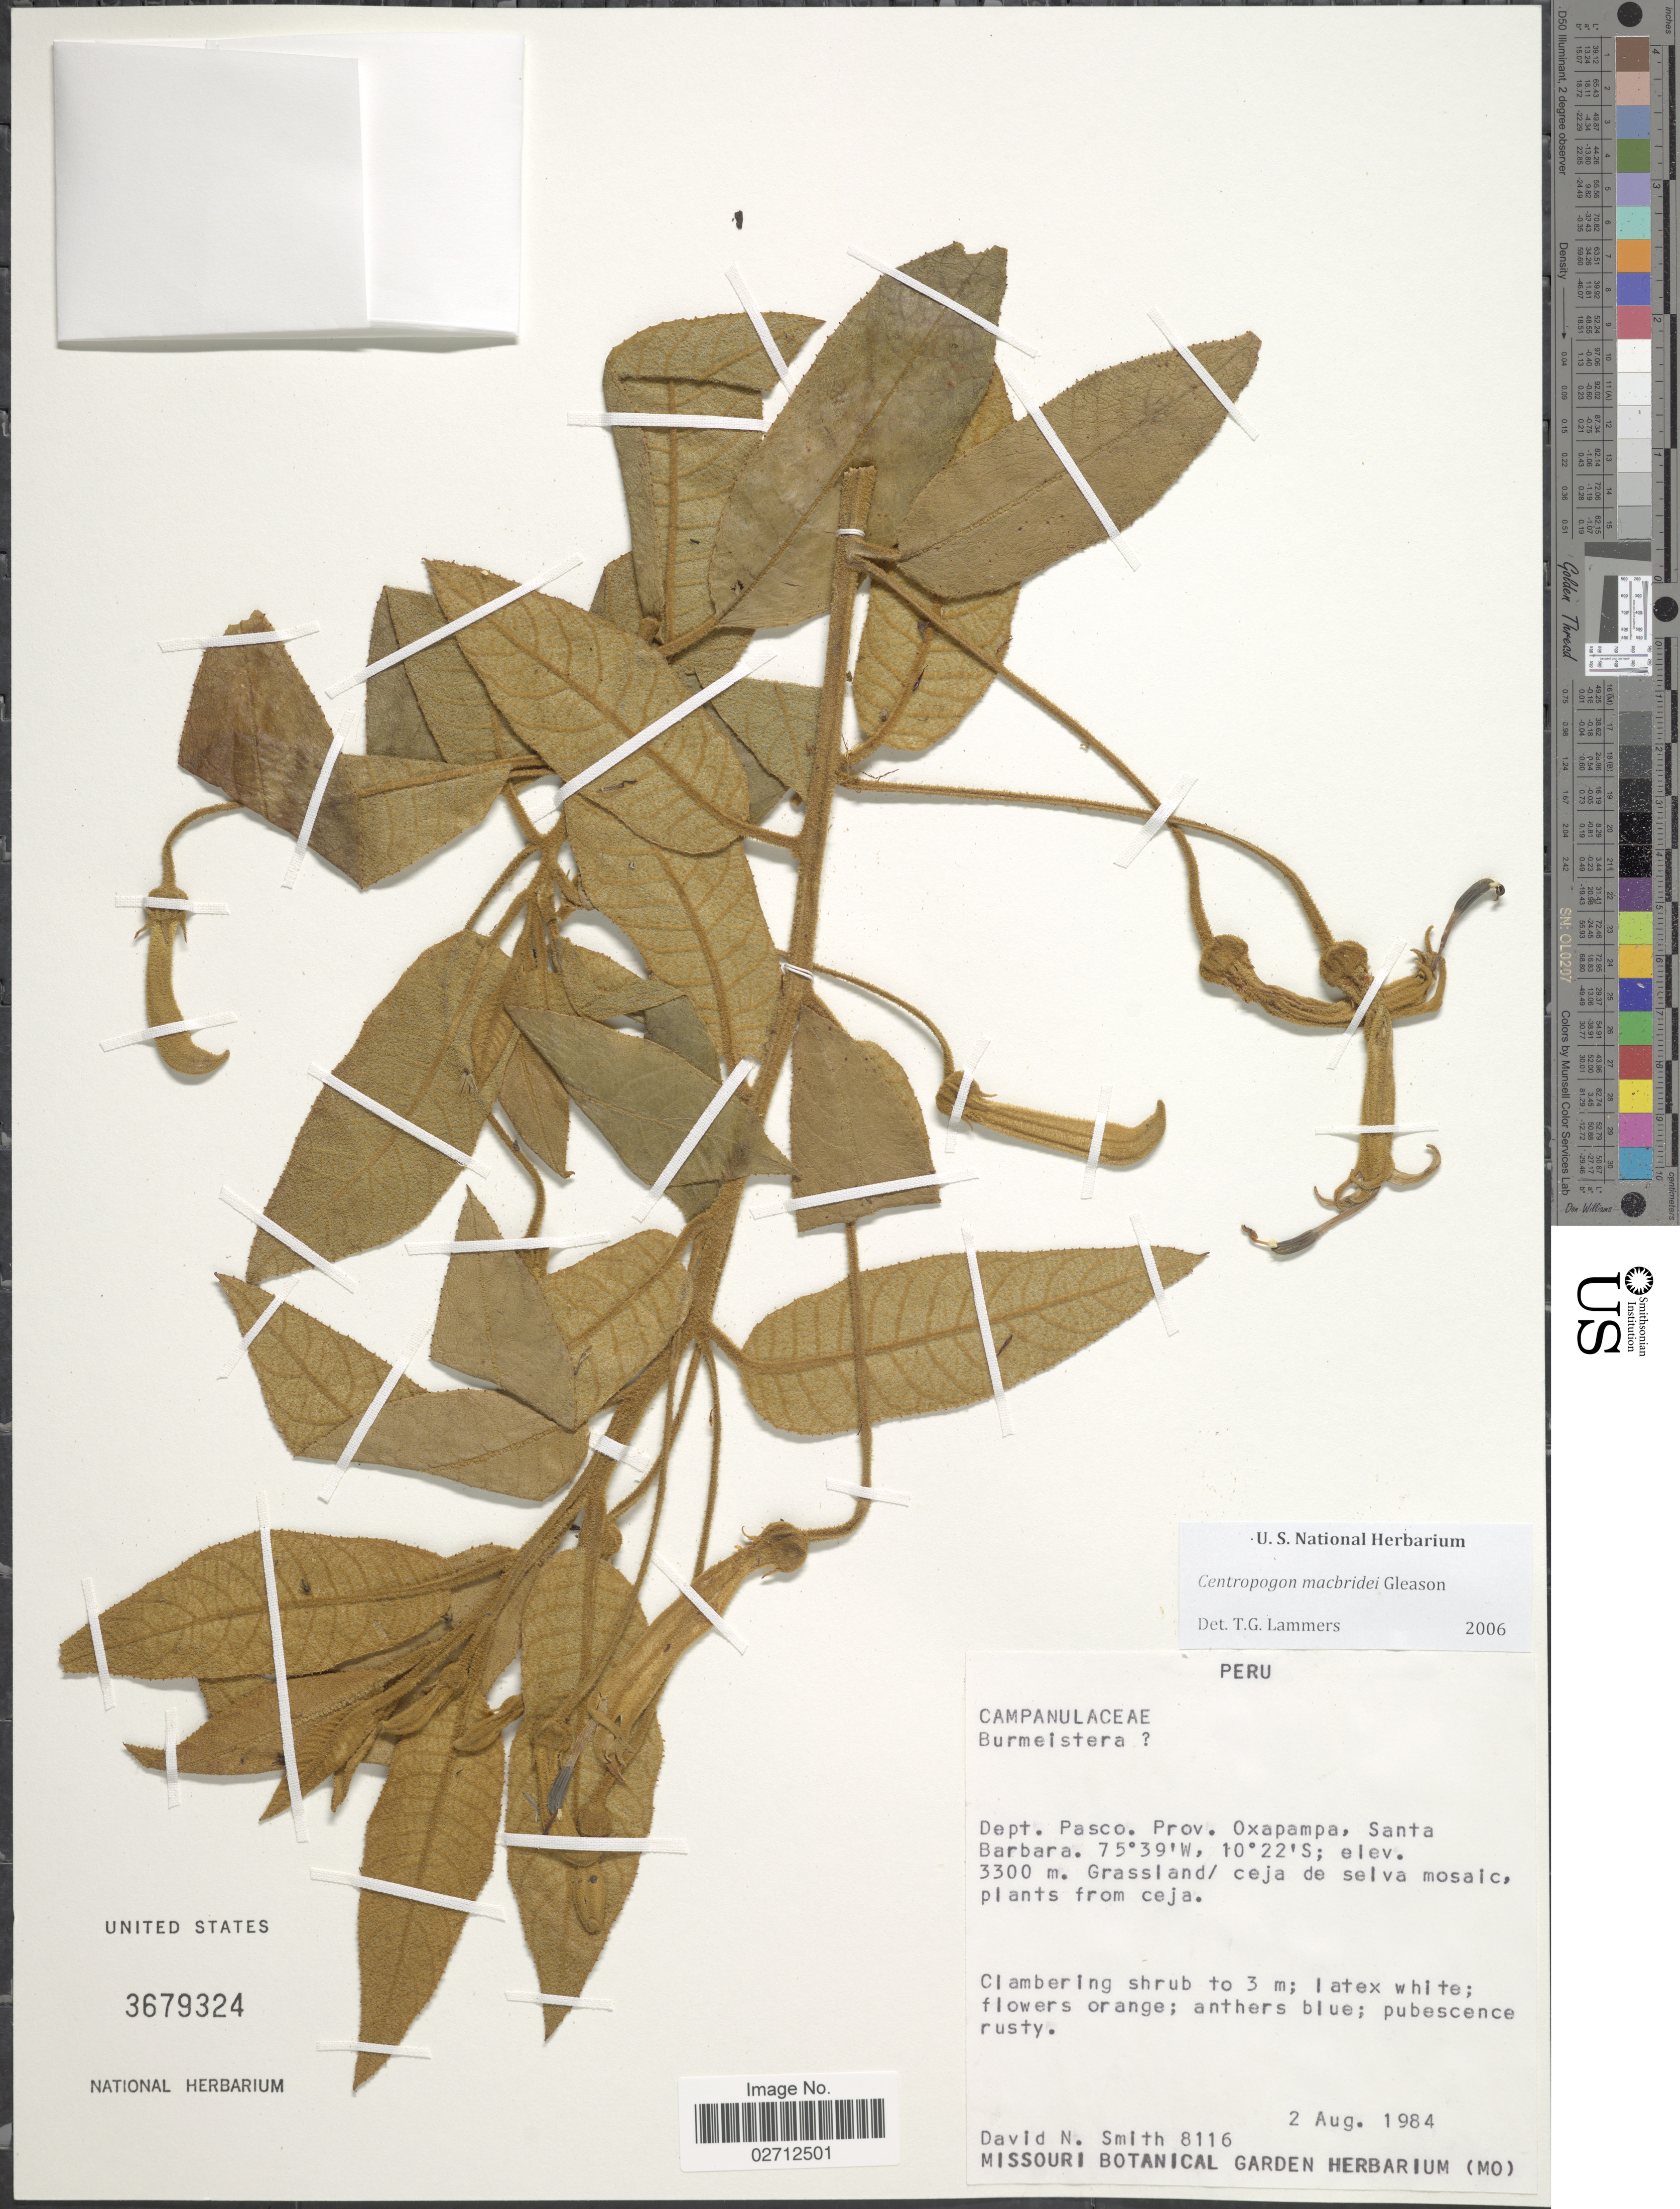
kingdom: Plantae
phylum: Tracheophyta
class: Magnoliopsida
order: Asterales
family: Campanulaceae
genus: Centropogon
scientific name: Centropogon macbridei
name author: Gleason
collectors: D. Smith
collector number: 8116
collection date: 1984-08-02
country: Peru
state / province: Pasco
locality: Dept. Pasco. Prov. Oxapampa, Santa Barbara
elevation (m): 3300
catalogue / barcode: US 3679324